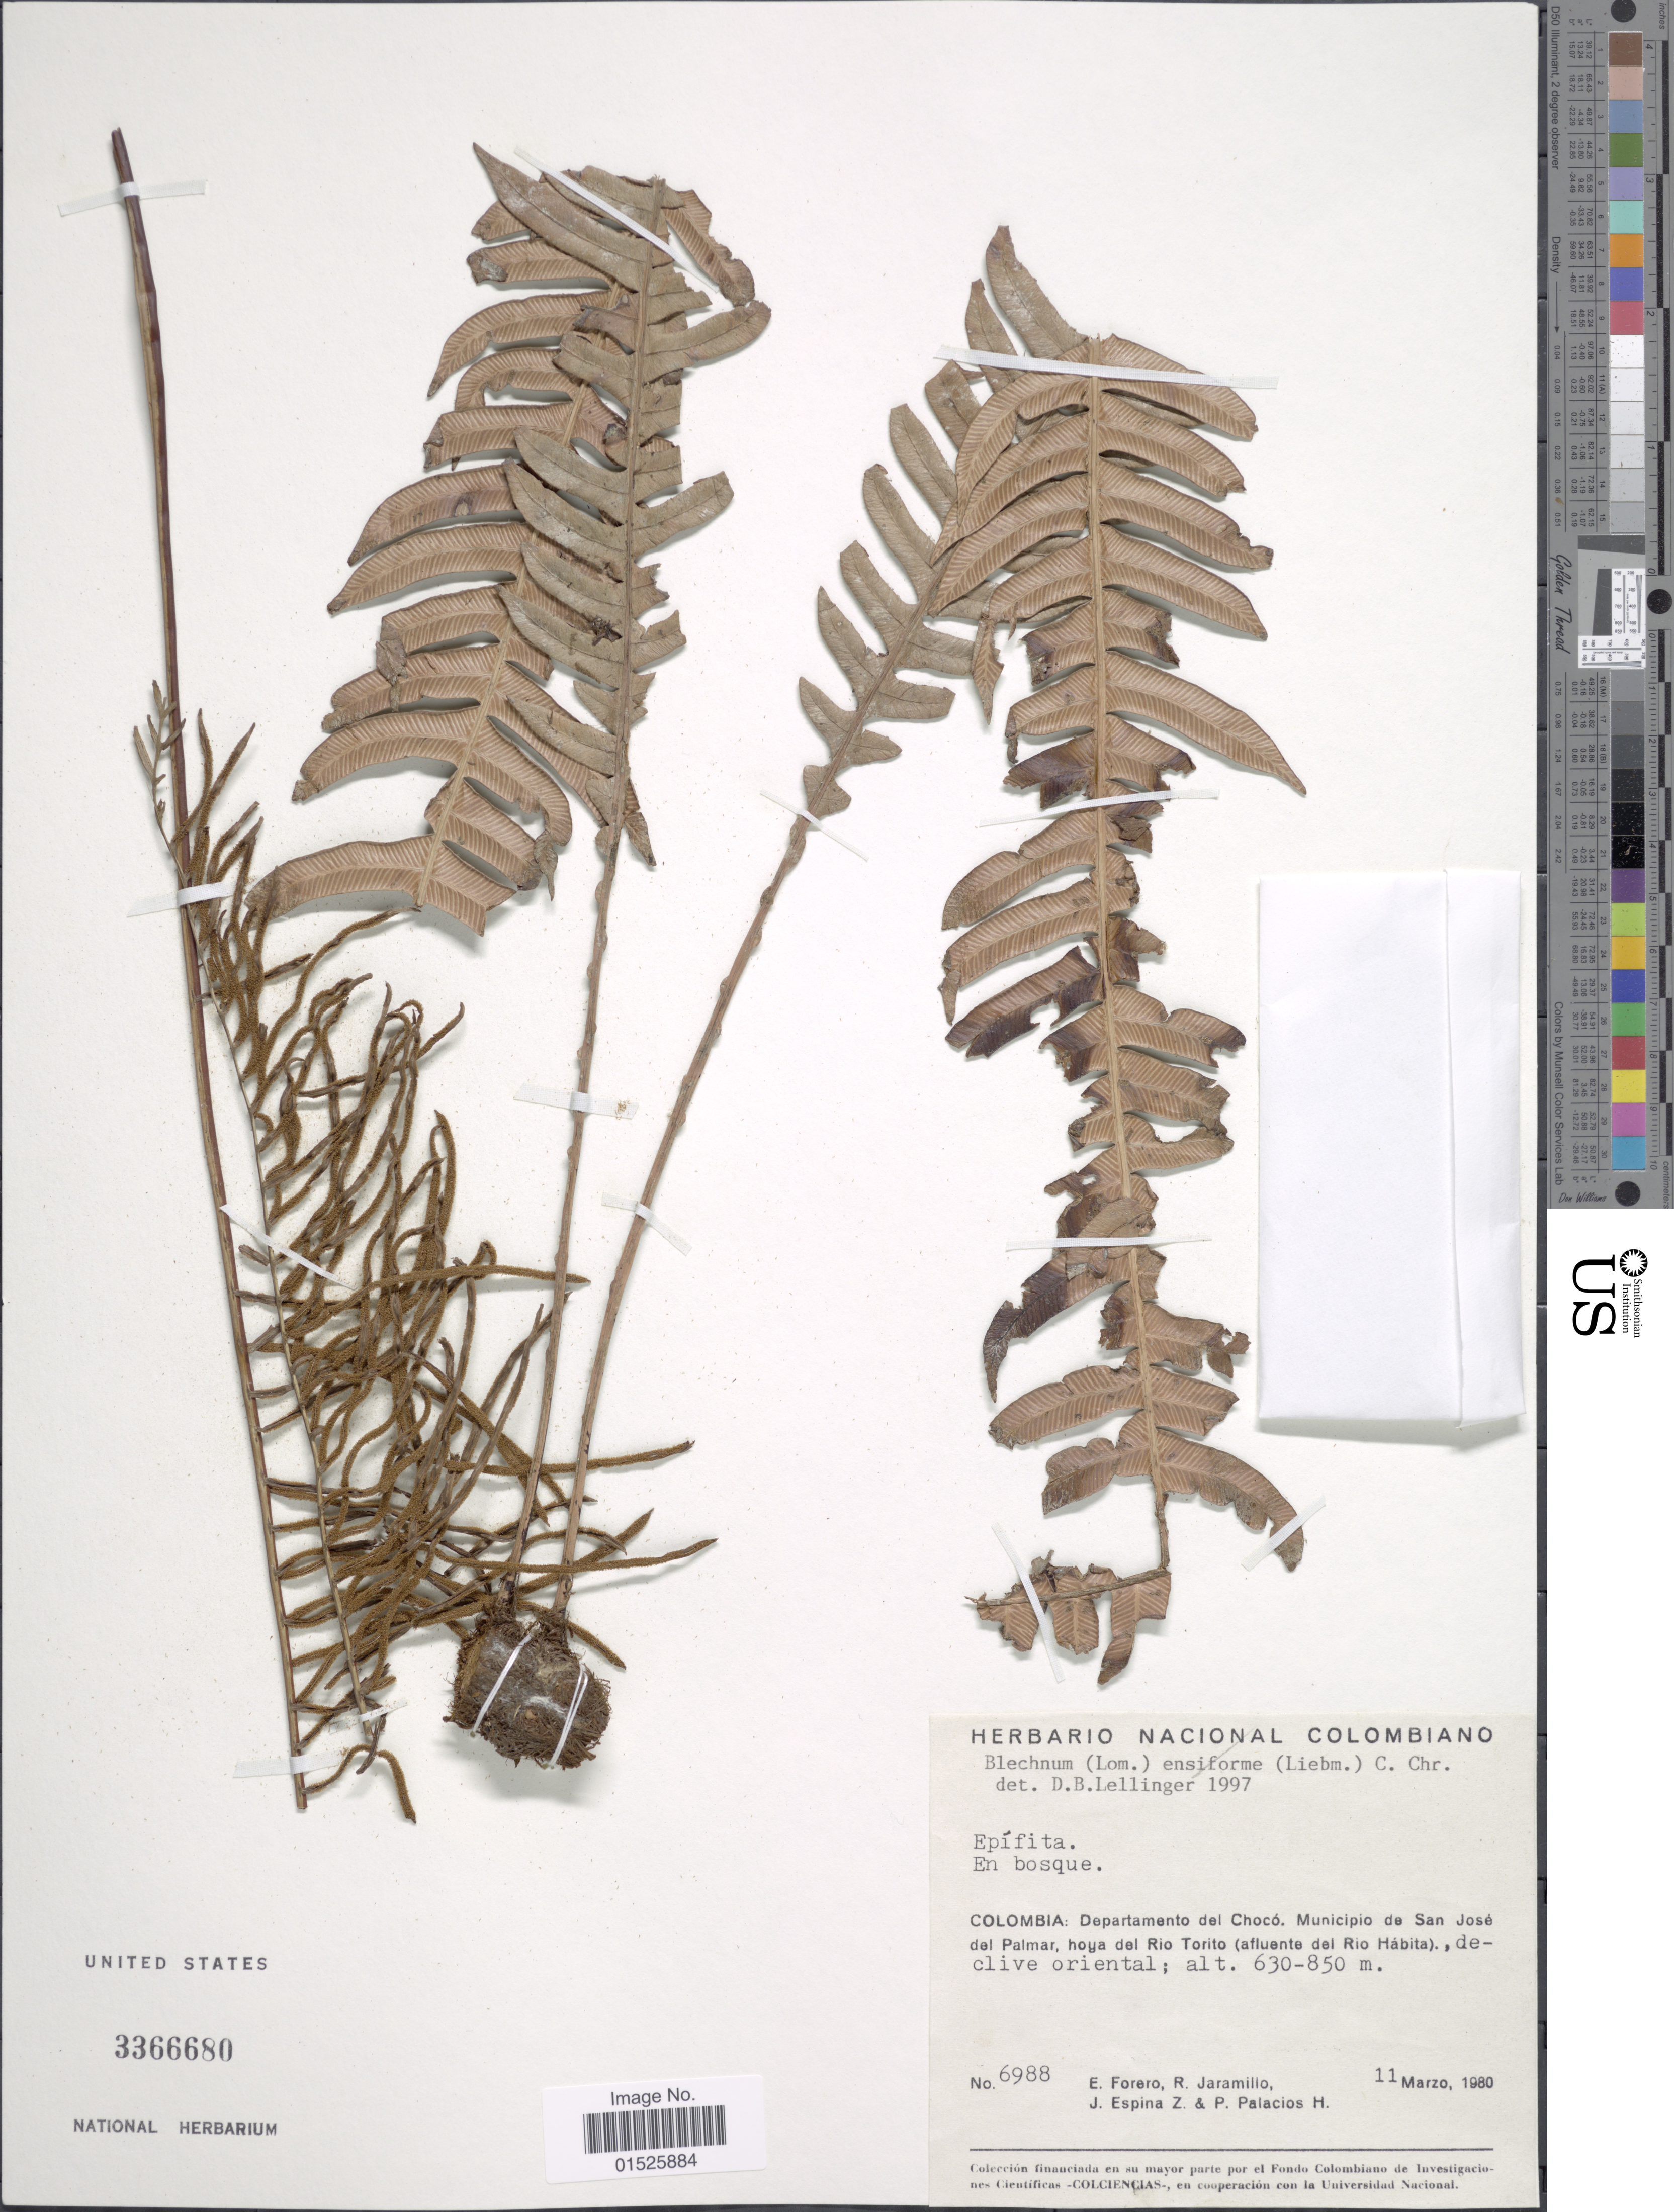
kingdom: Plantae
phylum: Tracheophyta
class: Polypodiopsida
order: Polypodiales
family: Blechnaceae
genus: Blechnum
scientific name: Blechnum fragile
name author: (Liebm.) C.V. Morton & Lellinger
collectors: E. Forero, R. Jaramillo M., J. Espina Z. & P. Palacios H.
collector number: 6988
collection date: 1980-03-11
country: Colombia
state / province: Chocó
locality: Municipio de San José del Palmar, hoya del Rio Torito (afluente del Rio Hábita)., declive oriental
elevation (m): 630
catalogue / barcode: US 3366680